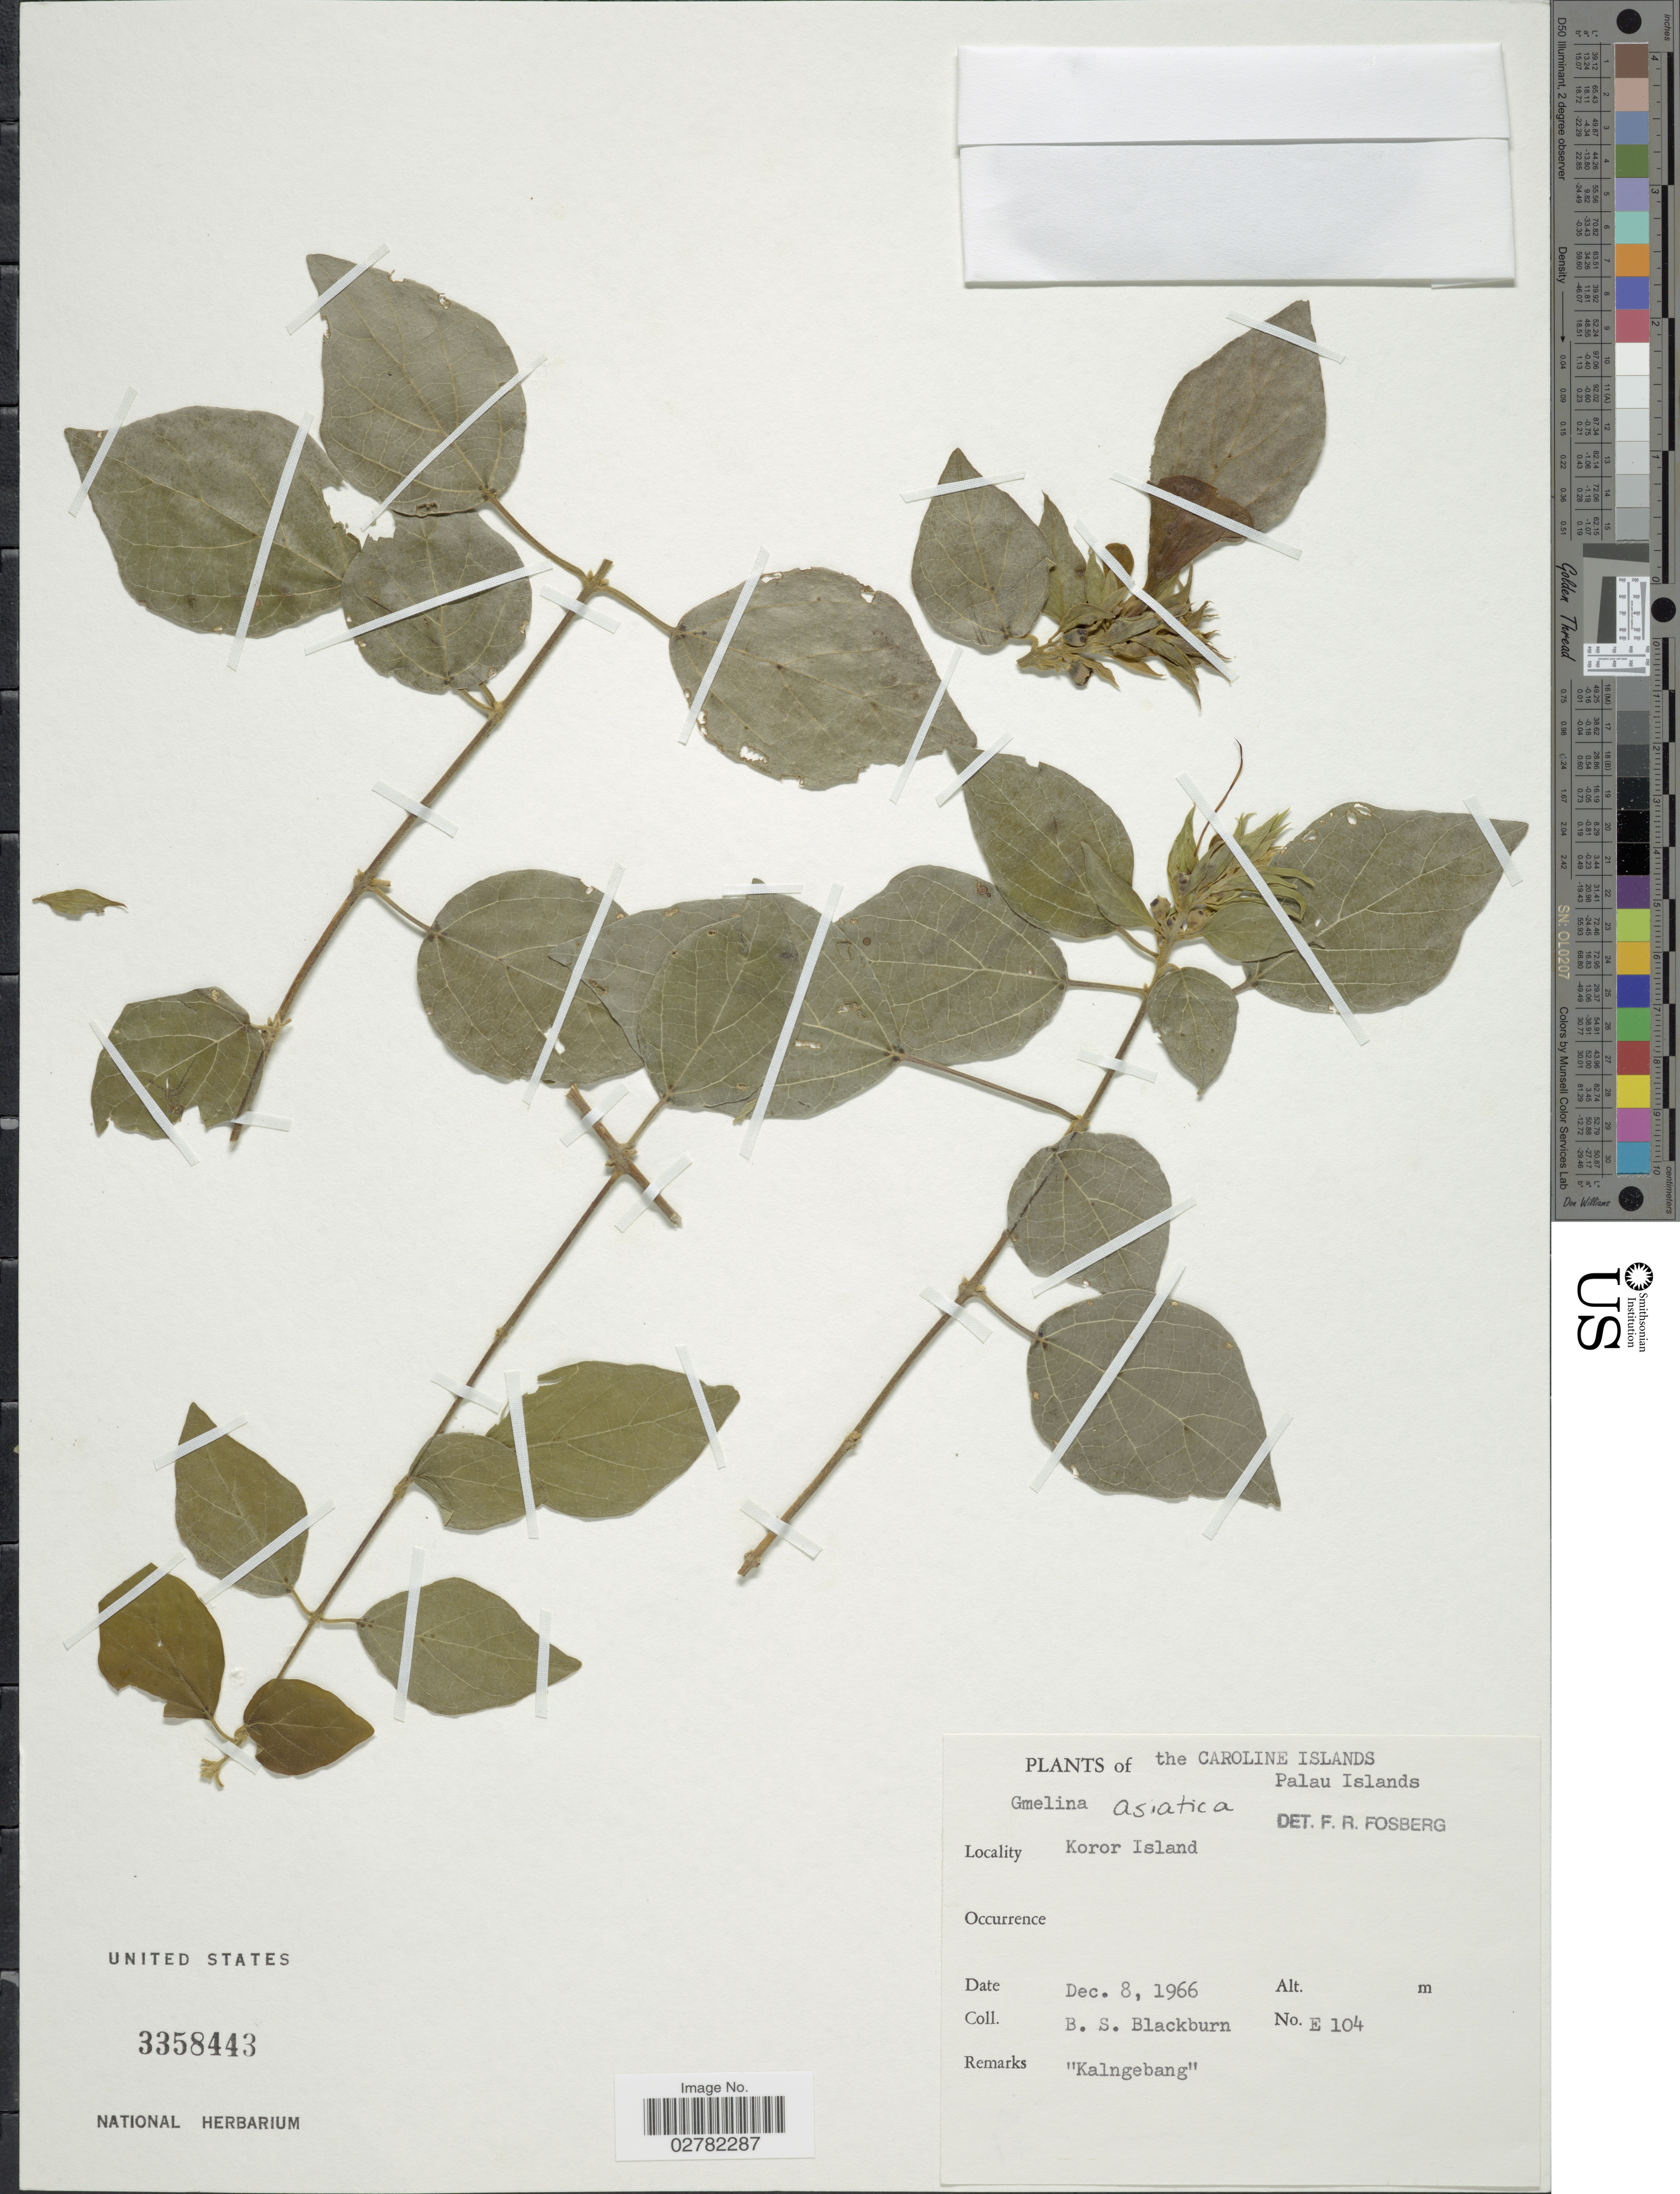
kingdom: Plantae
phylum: Tracheophyta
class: Magnoliopsida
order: Lamiales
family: Lamiaceae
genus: Gmelina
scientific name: Gmelina asiatica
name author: L.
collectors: B. S. Blackburn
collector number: E104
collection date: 1966-12-08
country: Palau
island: Babeldaob [Babelthuap]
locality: Palau Islands. Koror Island.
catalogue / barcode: US 3358443